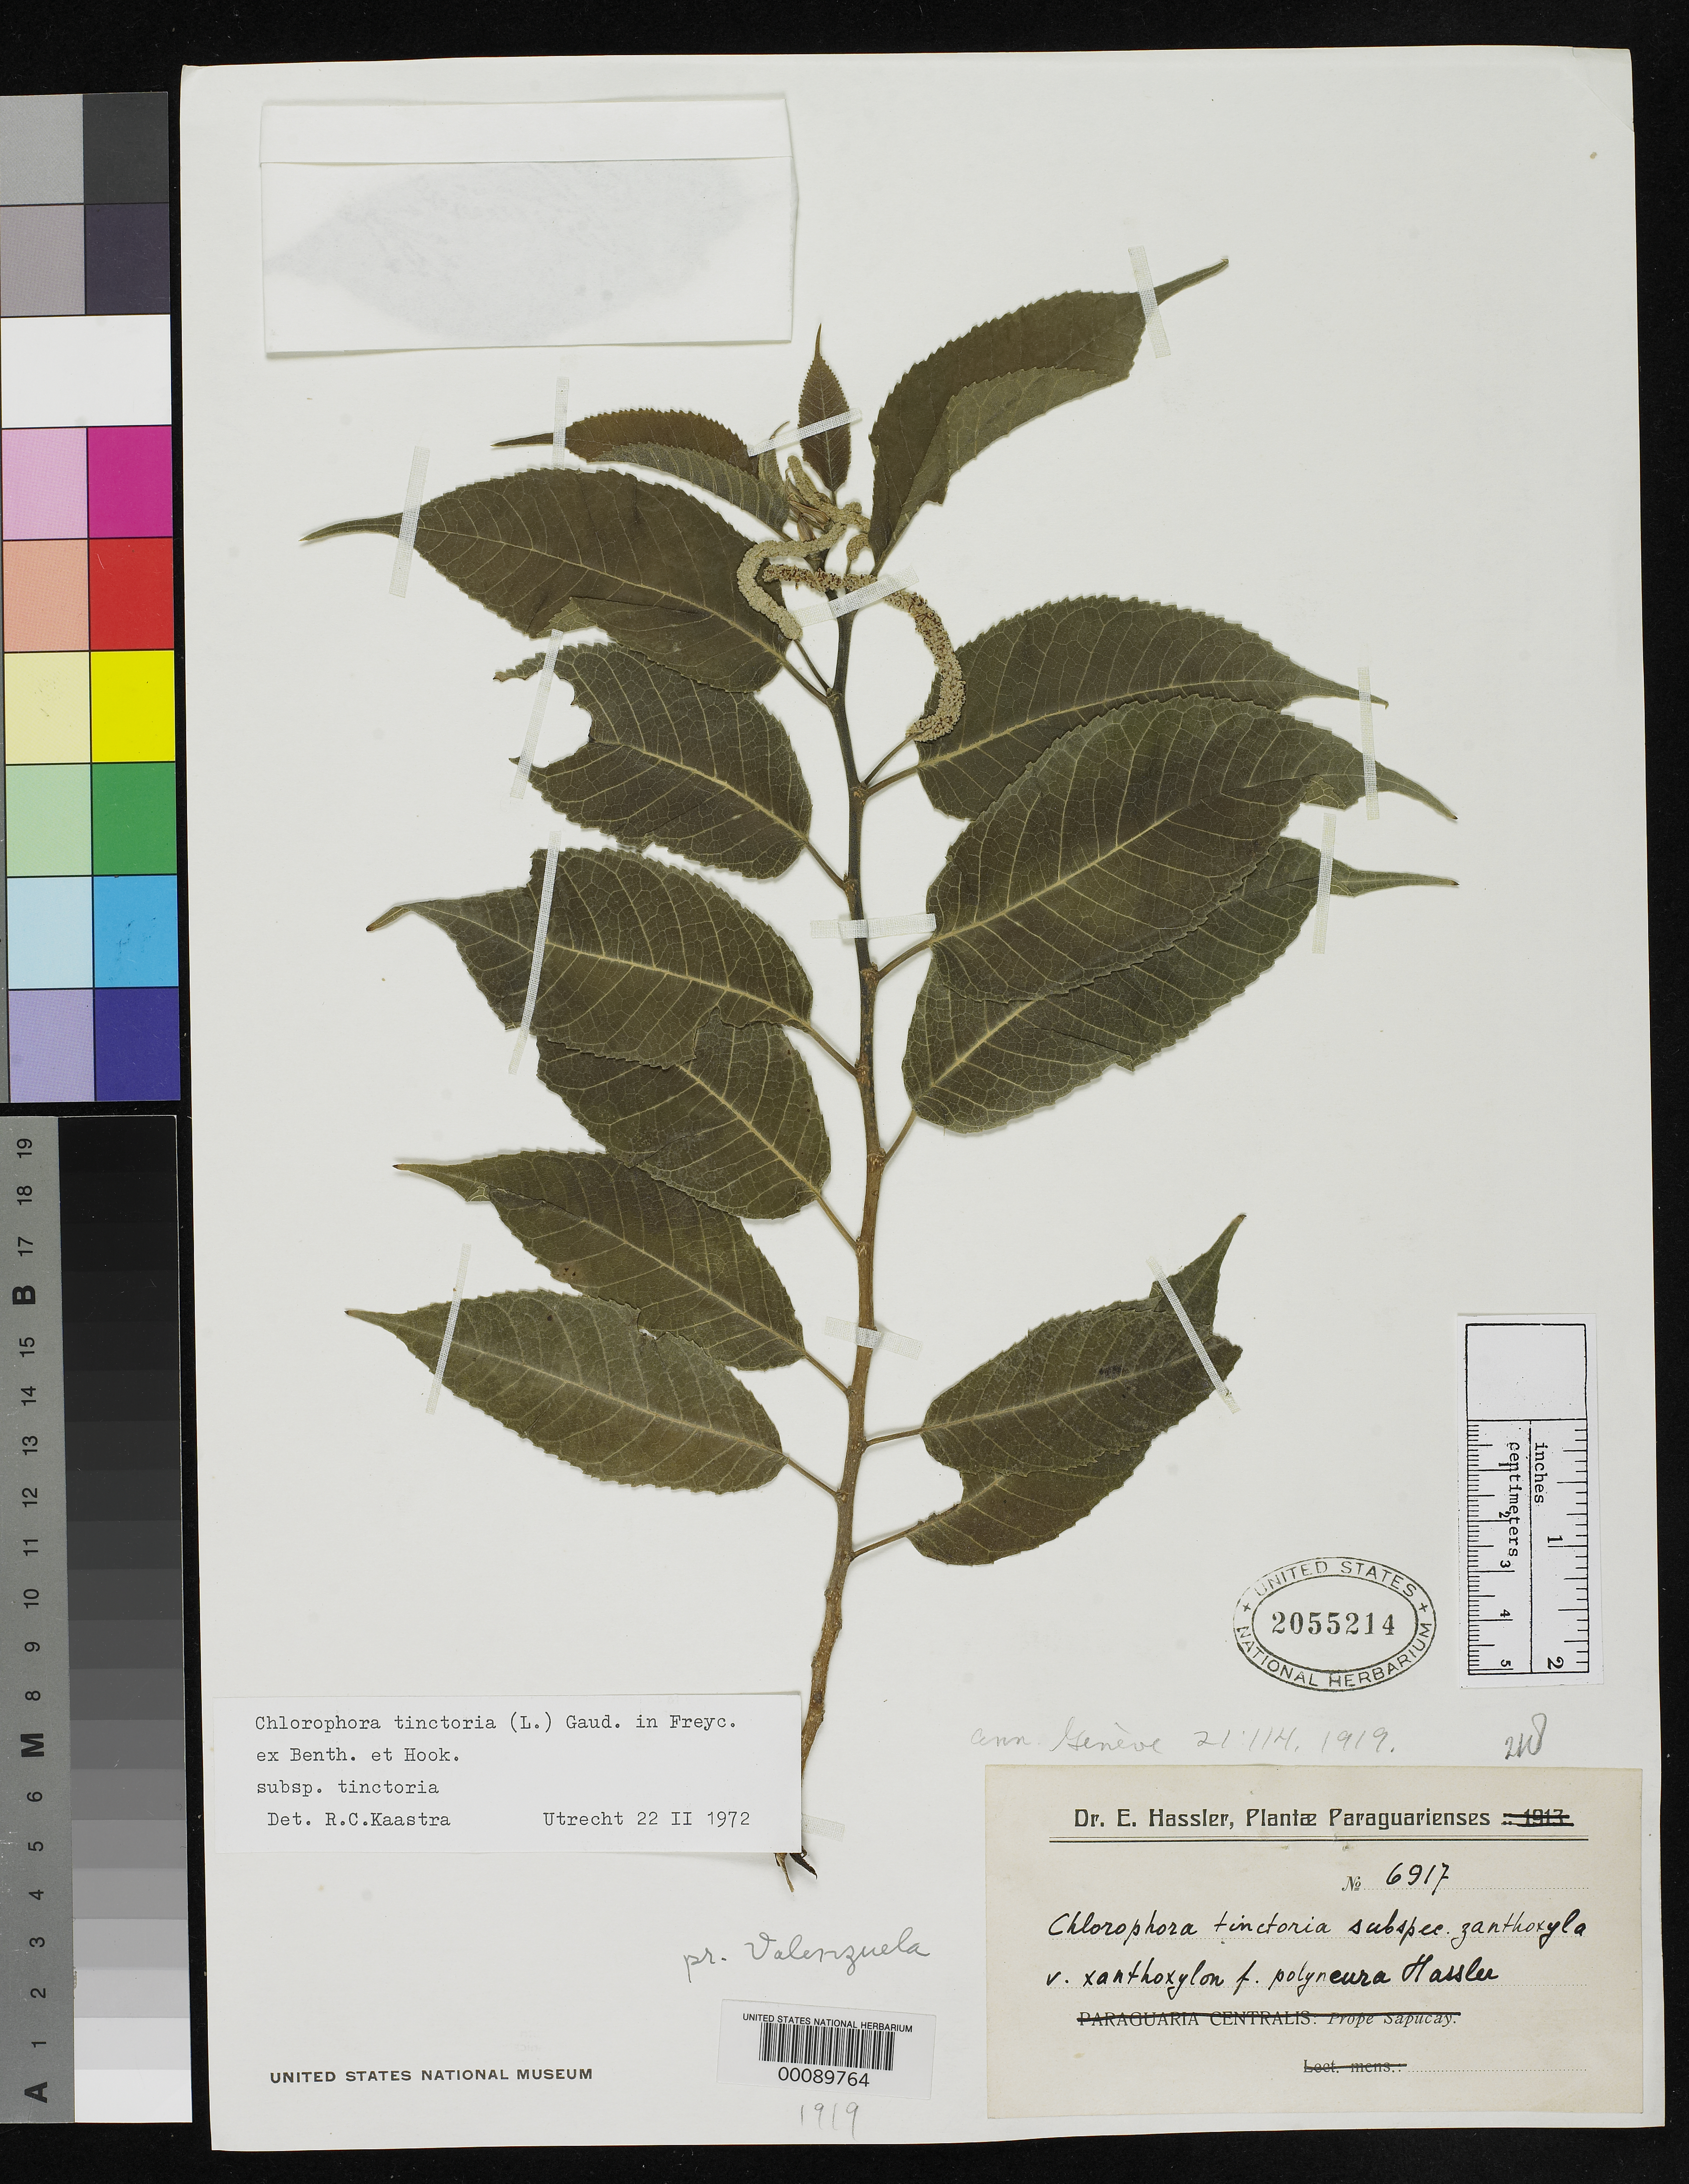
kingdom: Plantae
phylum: Tracheophyta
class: Magnoliopsida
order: Rosales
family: Moraceae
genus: Chlorophora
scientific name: Chlorophora tinctoria f. polyneura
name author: Hassl.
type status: Isosyntype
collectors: E. Hassler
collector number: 6917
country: Paraguay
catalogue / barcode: US 2055214